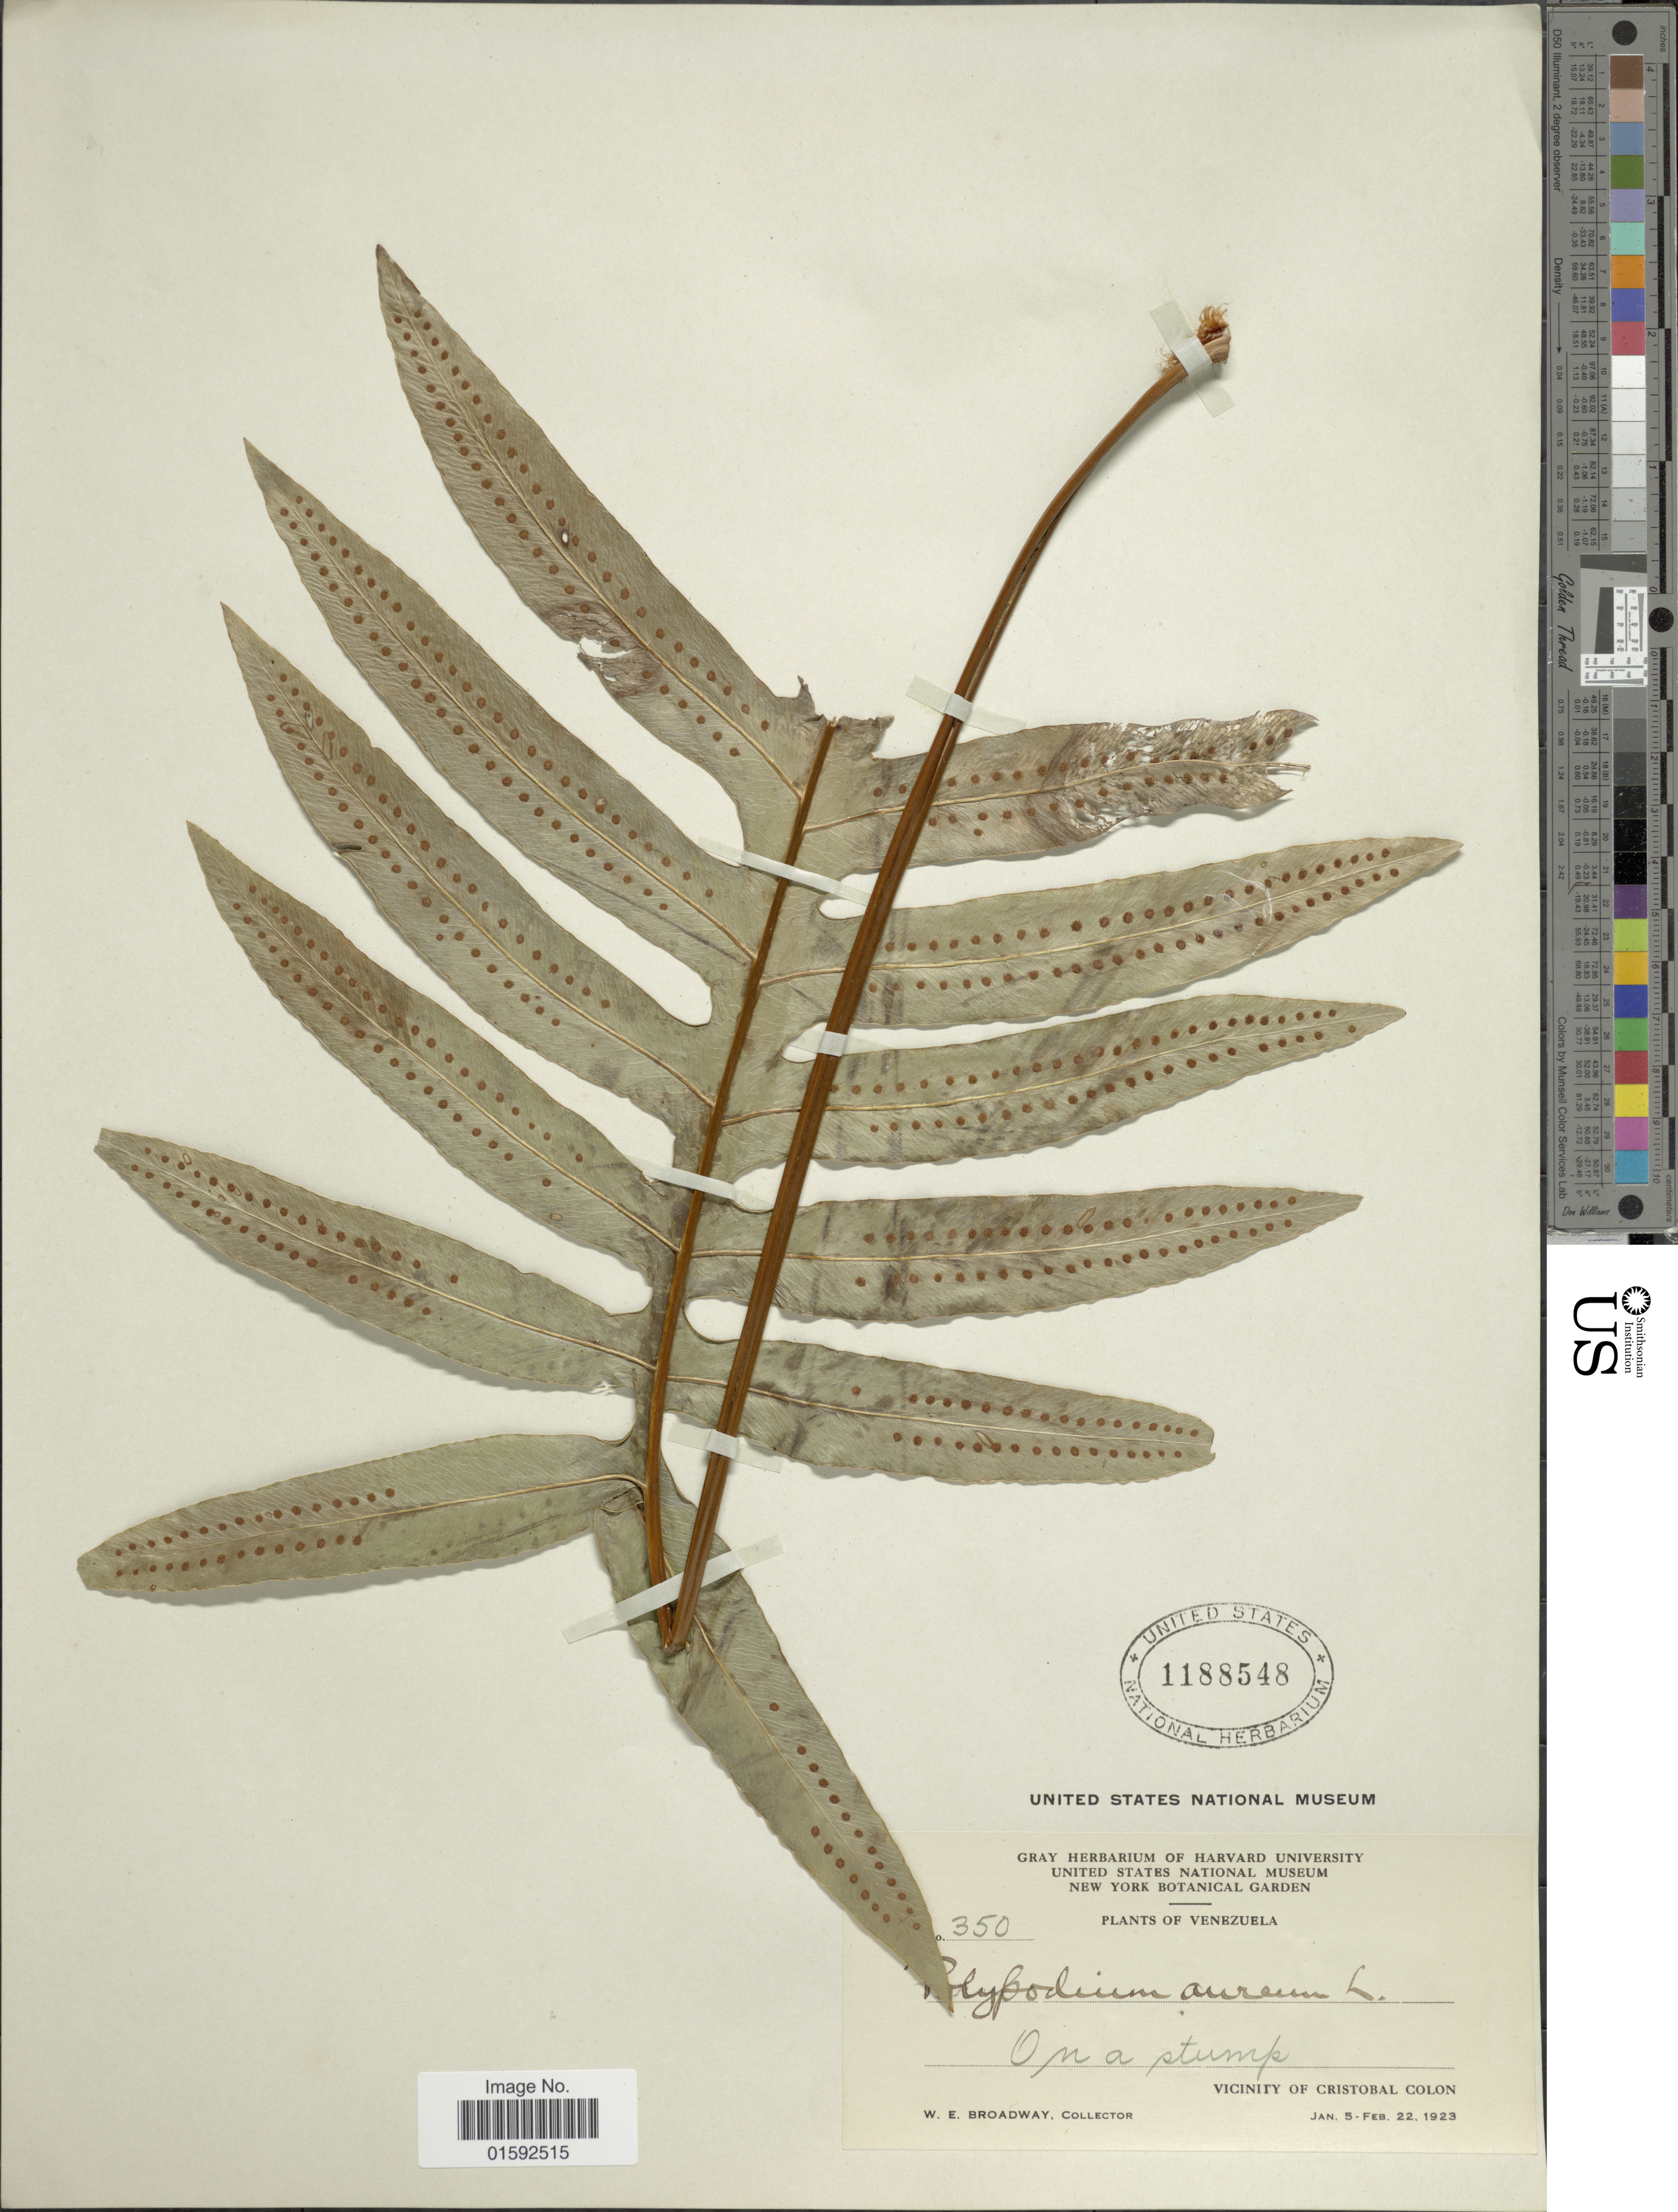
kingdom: Plantae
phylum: Tracheophyta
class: Polypodiopsida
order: Polypodiales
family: Polypodiaceae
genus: Phlebodium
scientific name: Phlebodium aureum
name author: (L.) J. Sm.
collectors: W. E. Broadway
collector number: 350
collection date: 1923-01-05/1923-02-22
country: Venezuela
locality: Venezuela, vicinity of Cristobal Colon.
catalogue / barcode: US 1188548